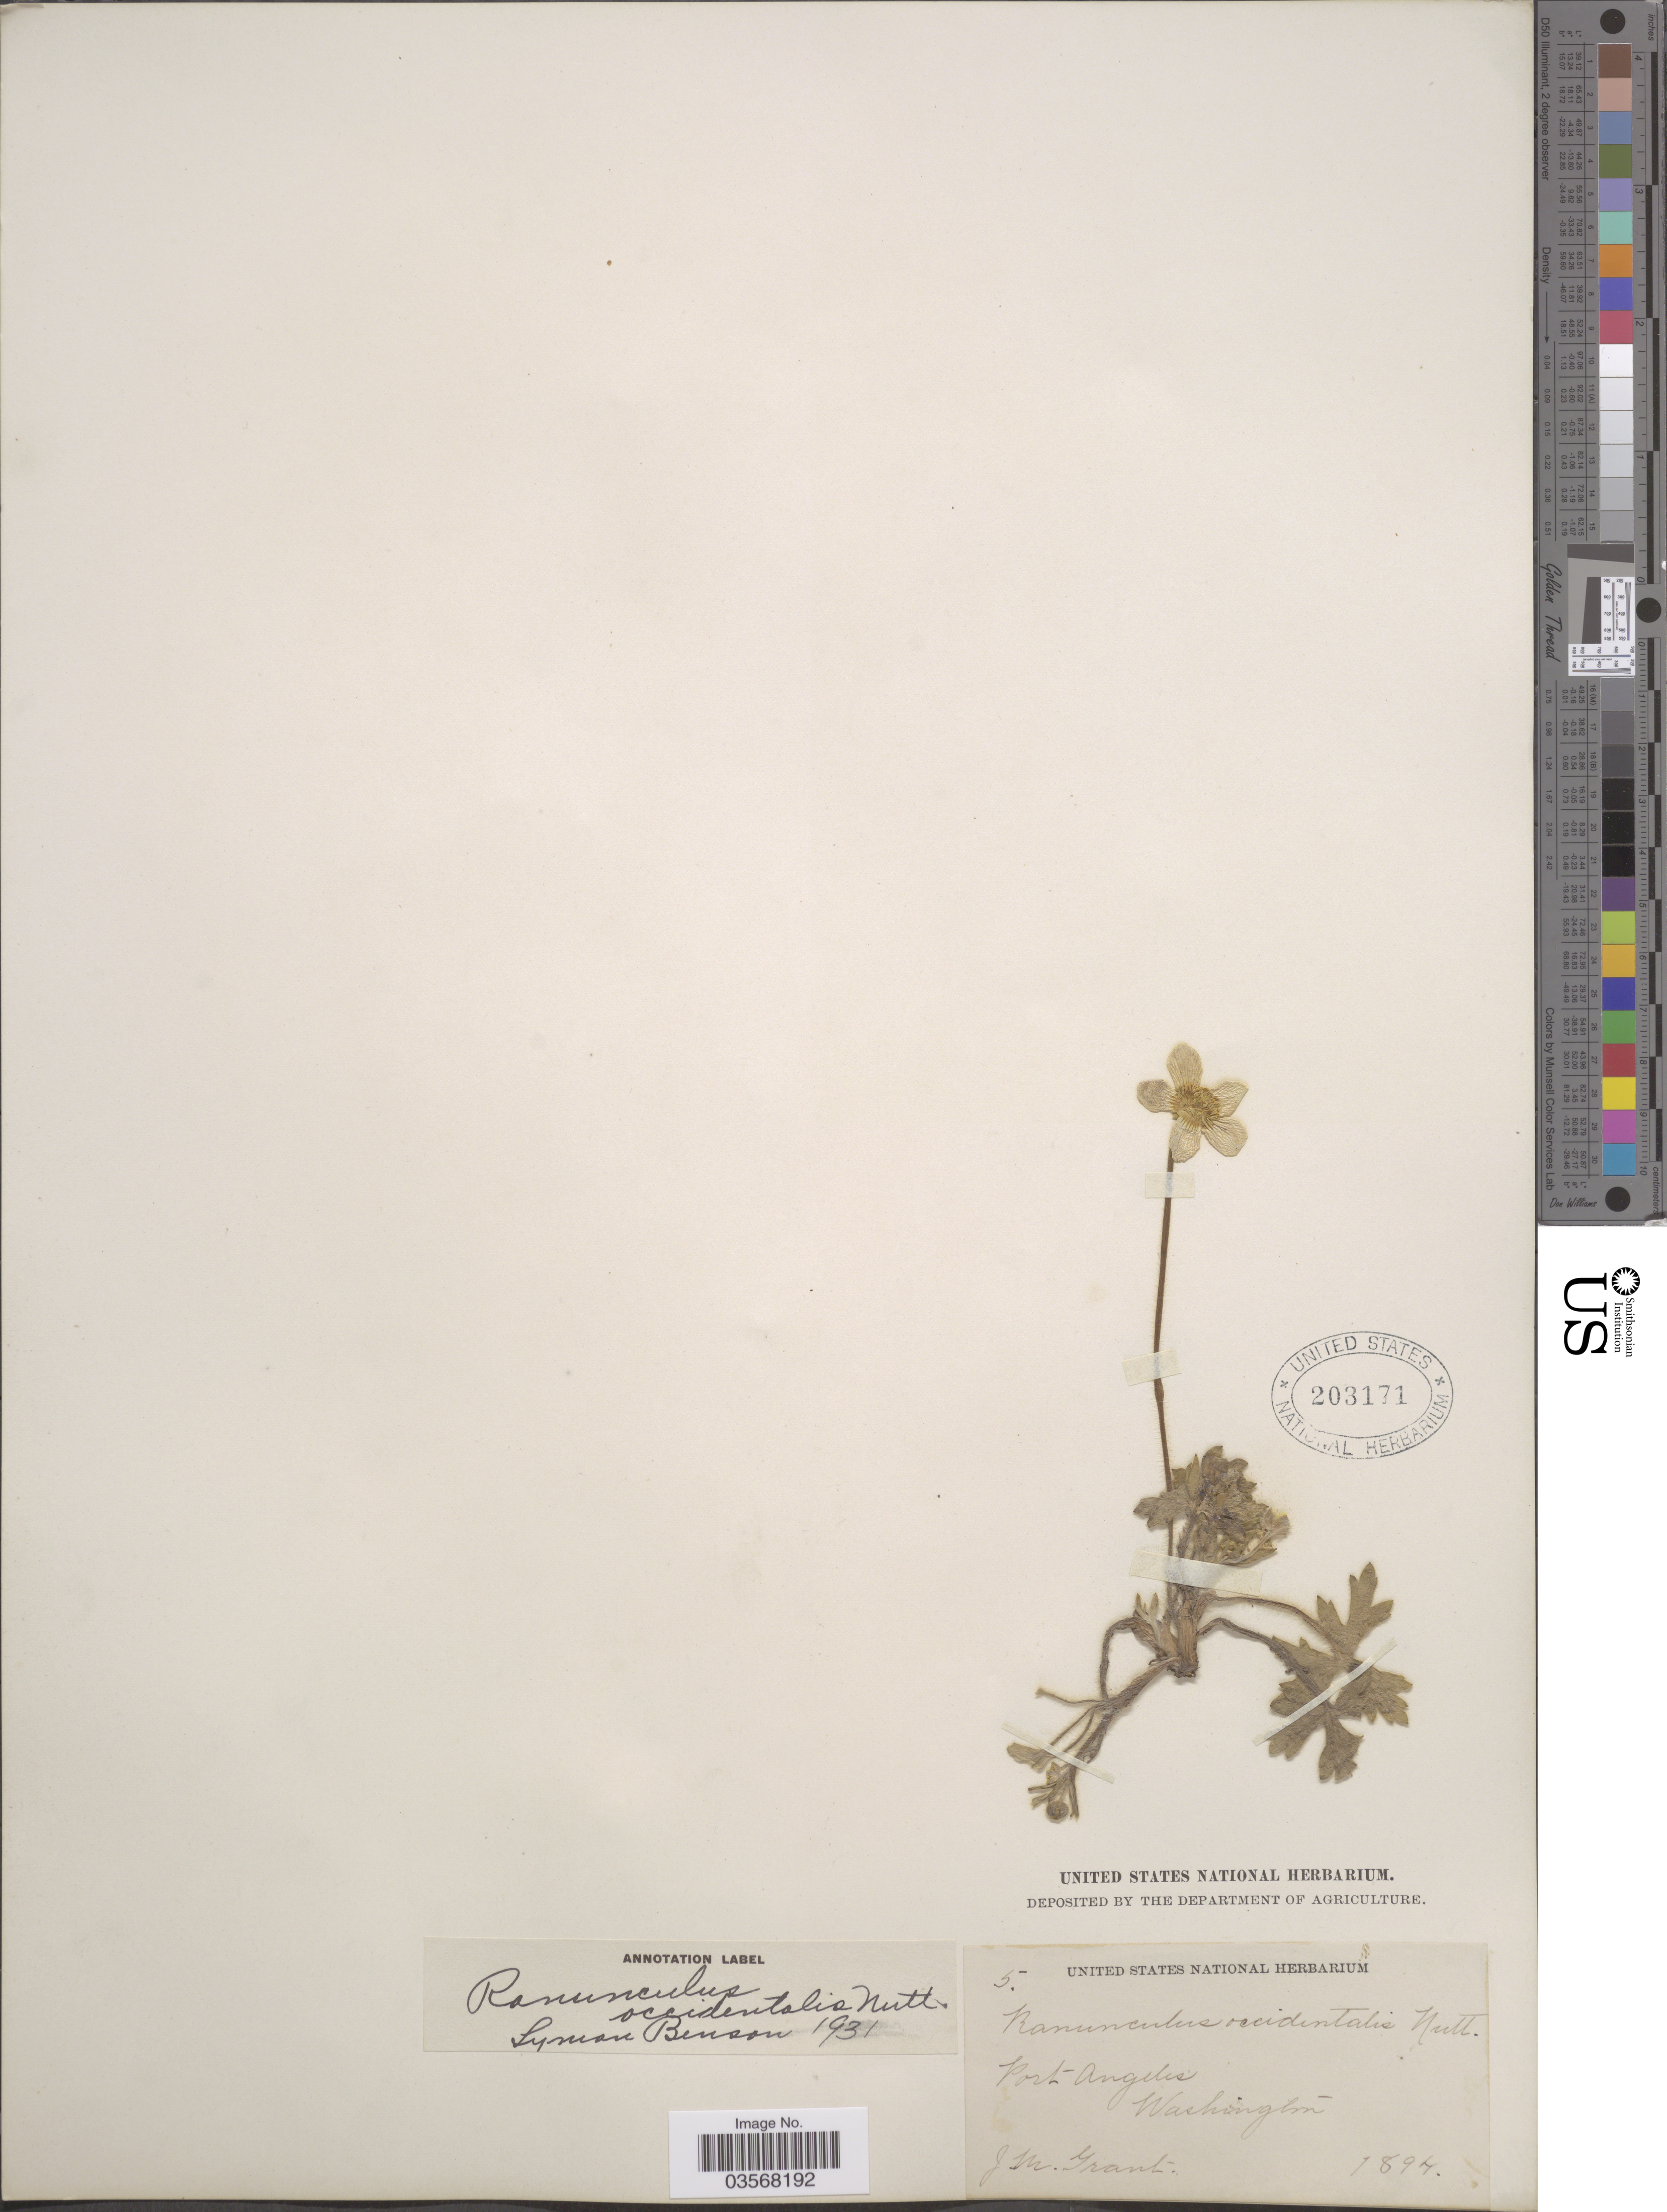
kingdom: Plantae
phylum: Tracheophyta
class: Magnoliopsida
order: Ranunculales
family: Ranunculaceae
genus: Ranunculus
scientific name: Ranunculus occidentalis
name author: Nutt.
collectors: J. M. Grant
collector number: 5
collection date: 1894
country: United States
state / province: Washington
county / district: Clallam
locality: Port Angeles.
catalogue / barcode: US 203171